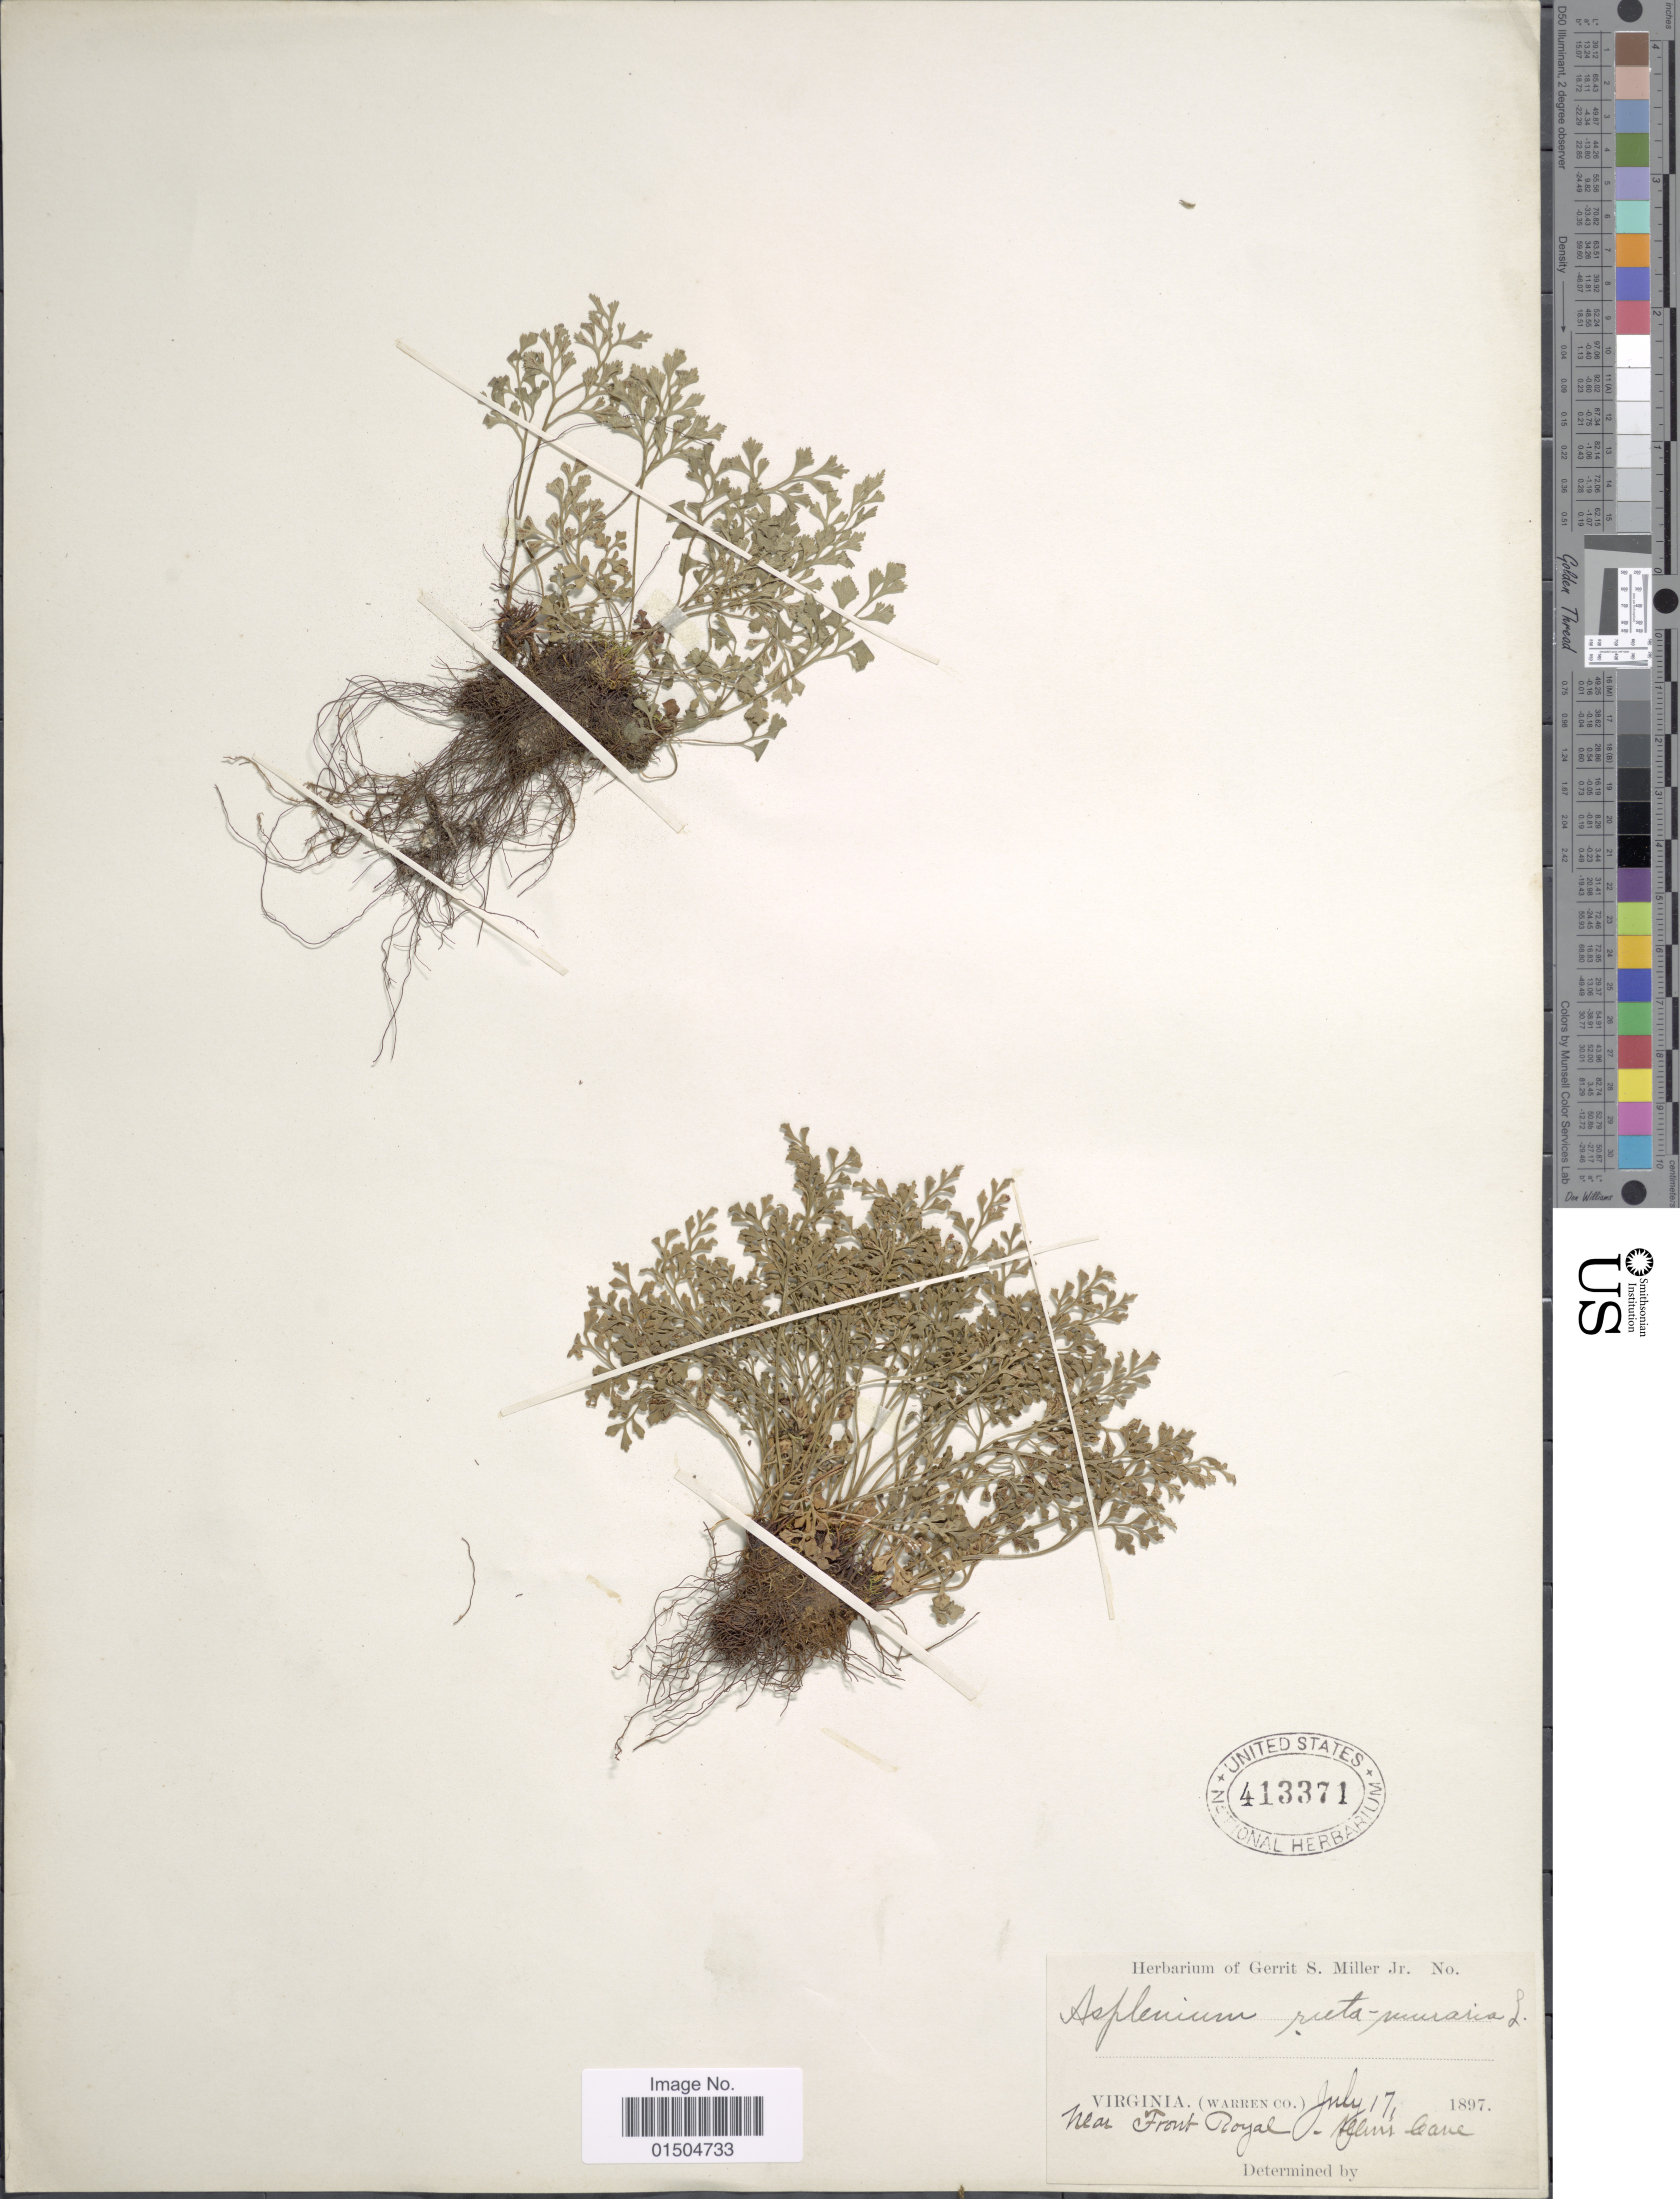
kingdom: Plantae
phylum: Tracheophyta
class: Polypodiopsida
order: Polypodiales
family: Aspleniaceae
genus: Asplenium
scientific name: Asplenium ruta-muraria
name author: L.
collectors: ex herb. Gerrit S. Miller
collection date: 1897-07-17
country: United States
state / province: Virginia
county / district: Warren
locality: Near Front Royal - Allen's Cave.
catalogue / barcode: US 413371